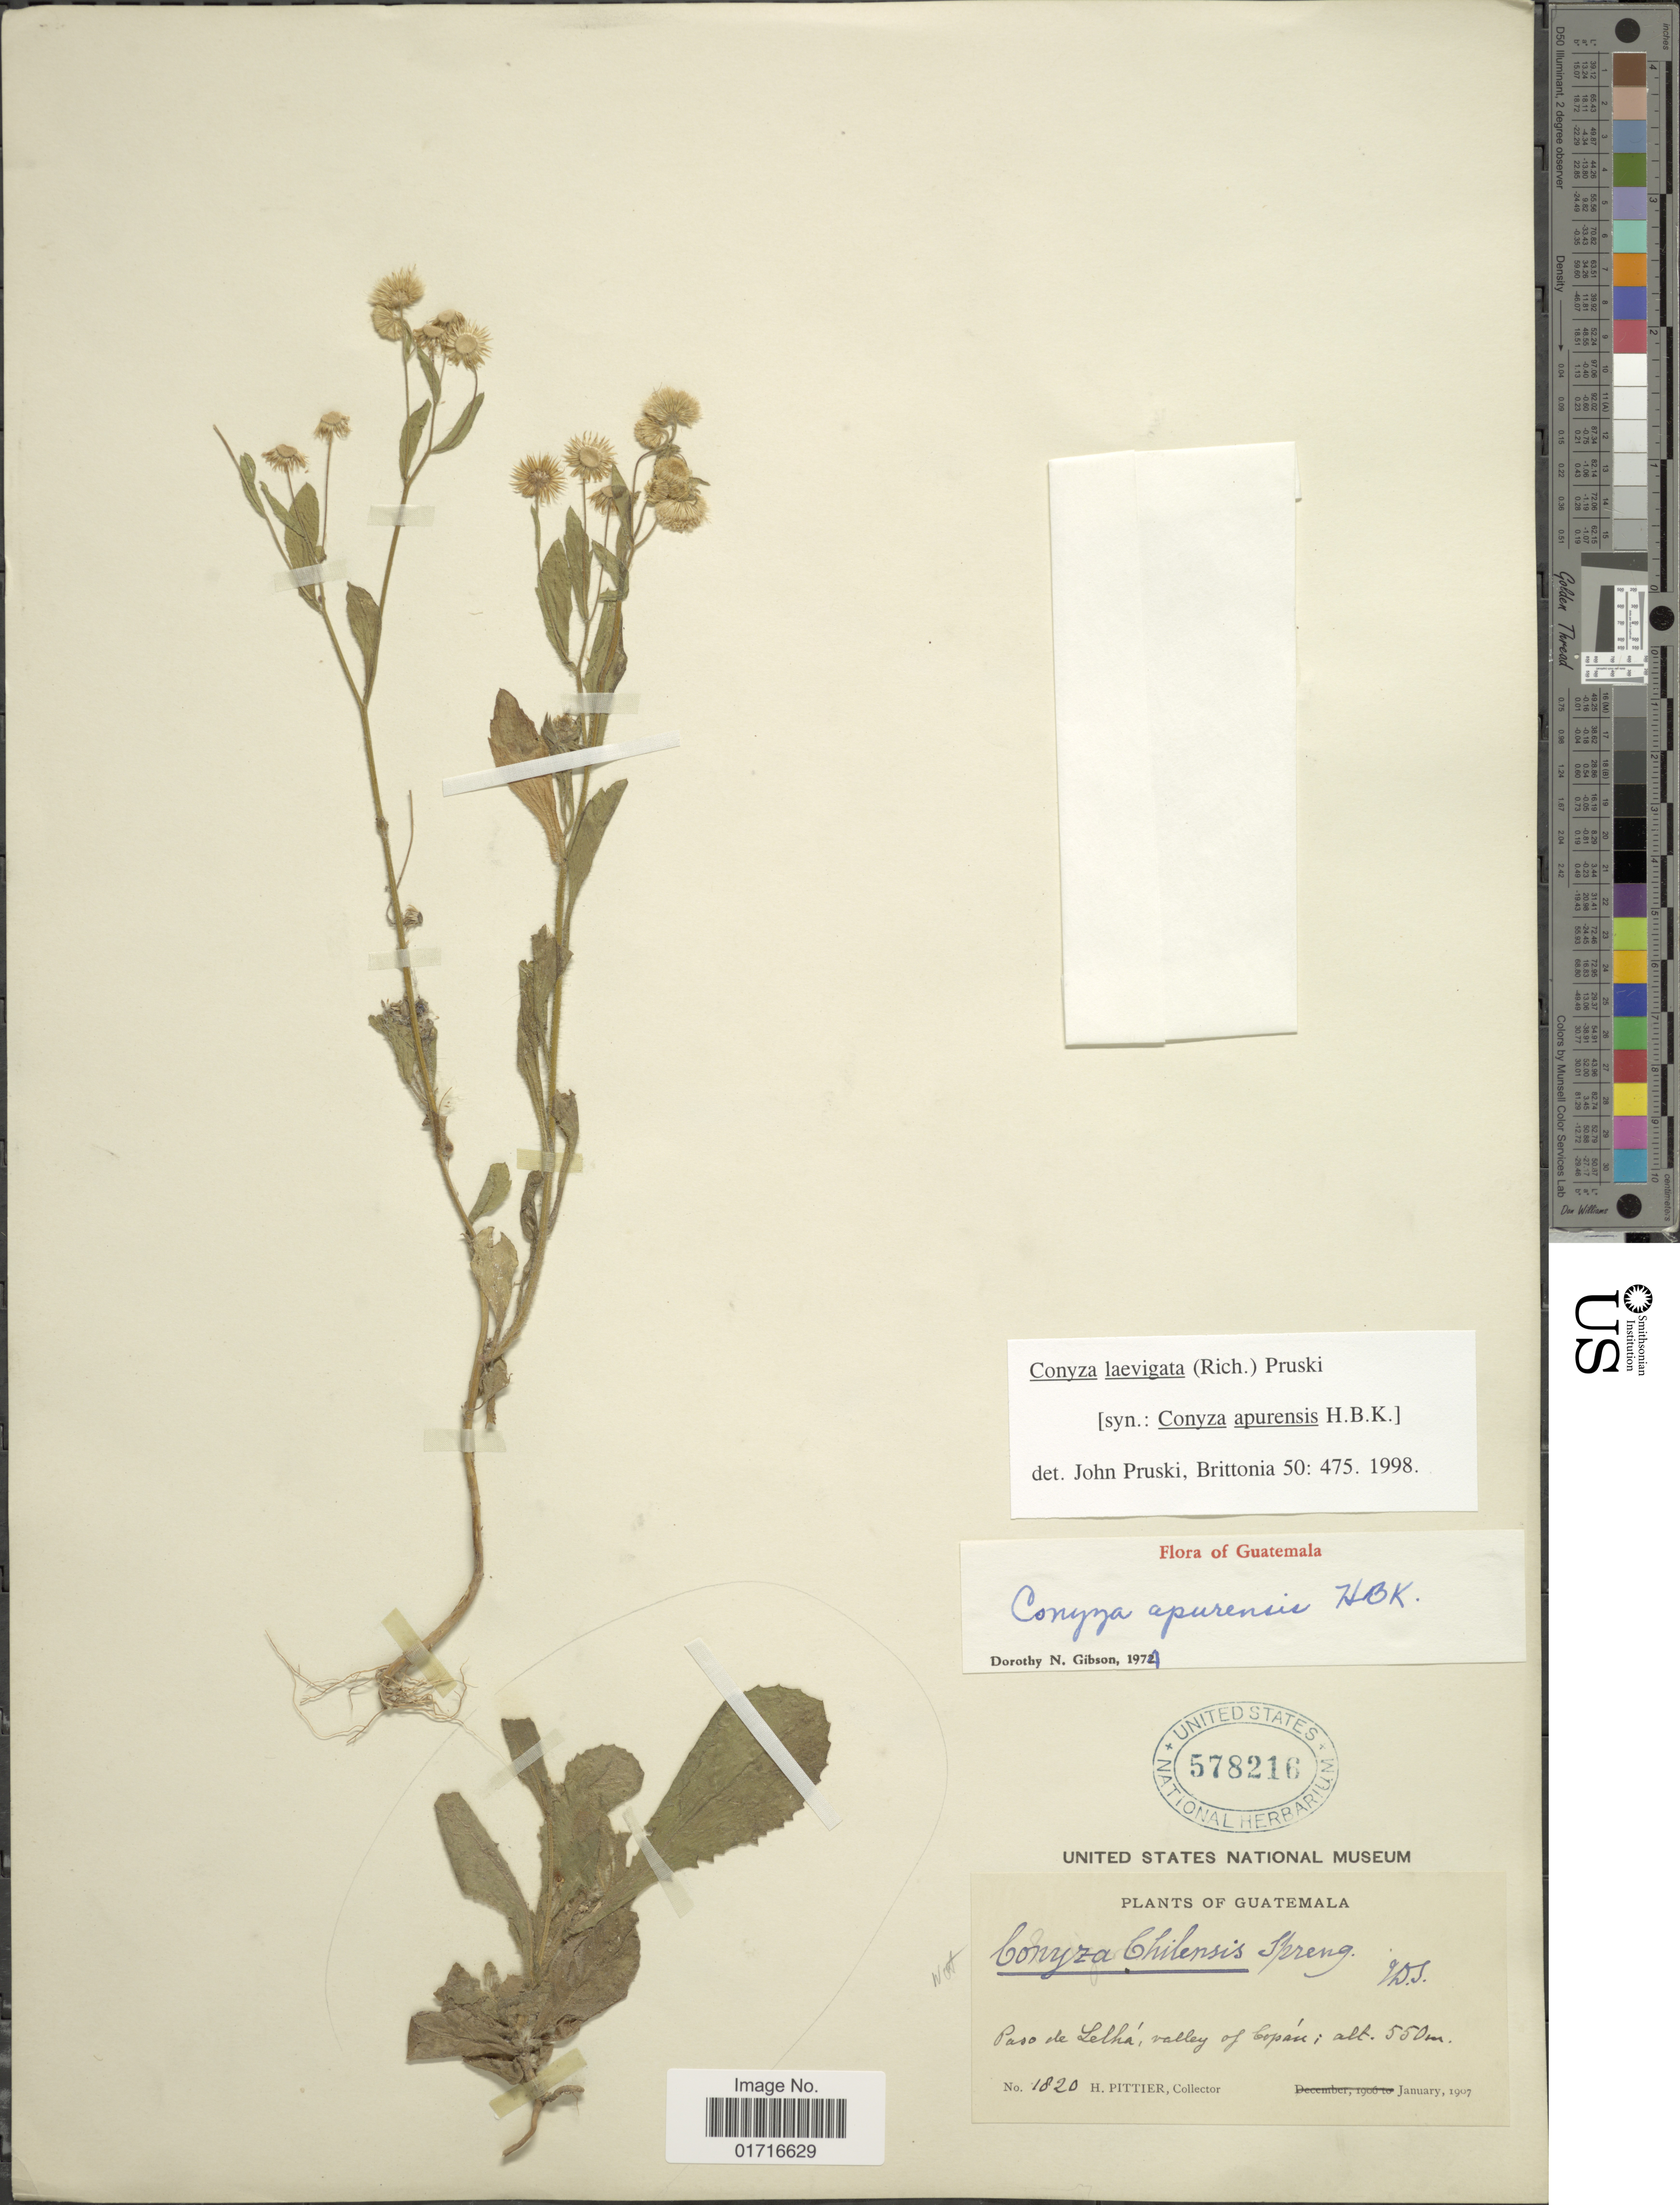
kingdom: Plantae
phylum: Tracheophyta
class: Magnoliopsida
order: Asterales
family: Asteraceae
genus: Conyza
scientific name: Conyza laevigata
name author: (Rich.) Pruski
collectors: H. F. Pittier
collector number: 1820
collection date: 1907-01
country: Guatemala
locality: Paso de Selha, valley of Copan.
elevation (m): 550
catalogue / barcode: US 578216